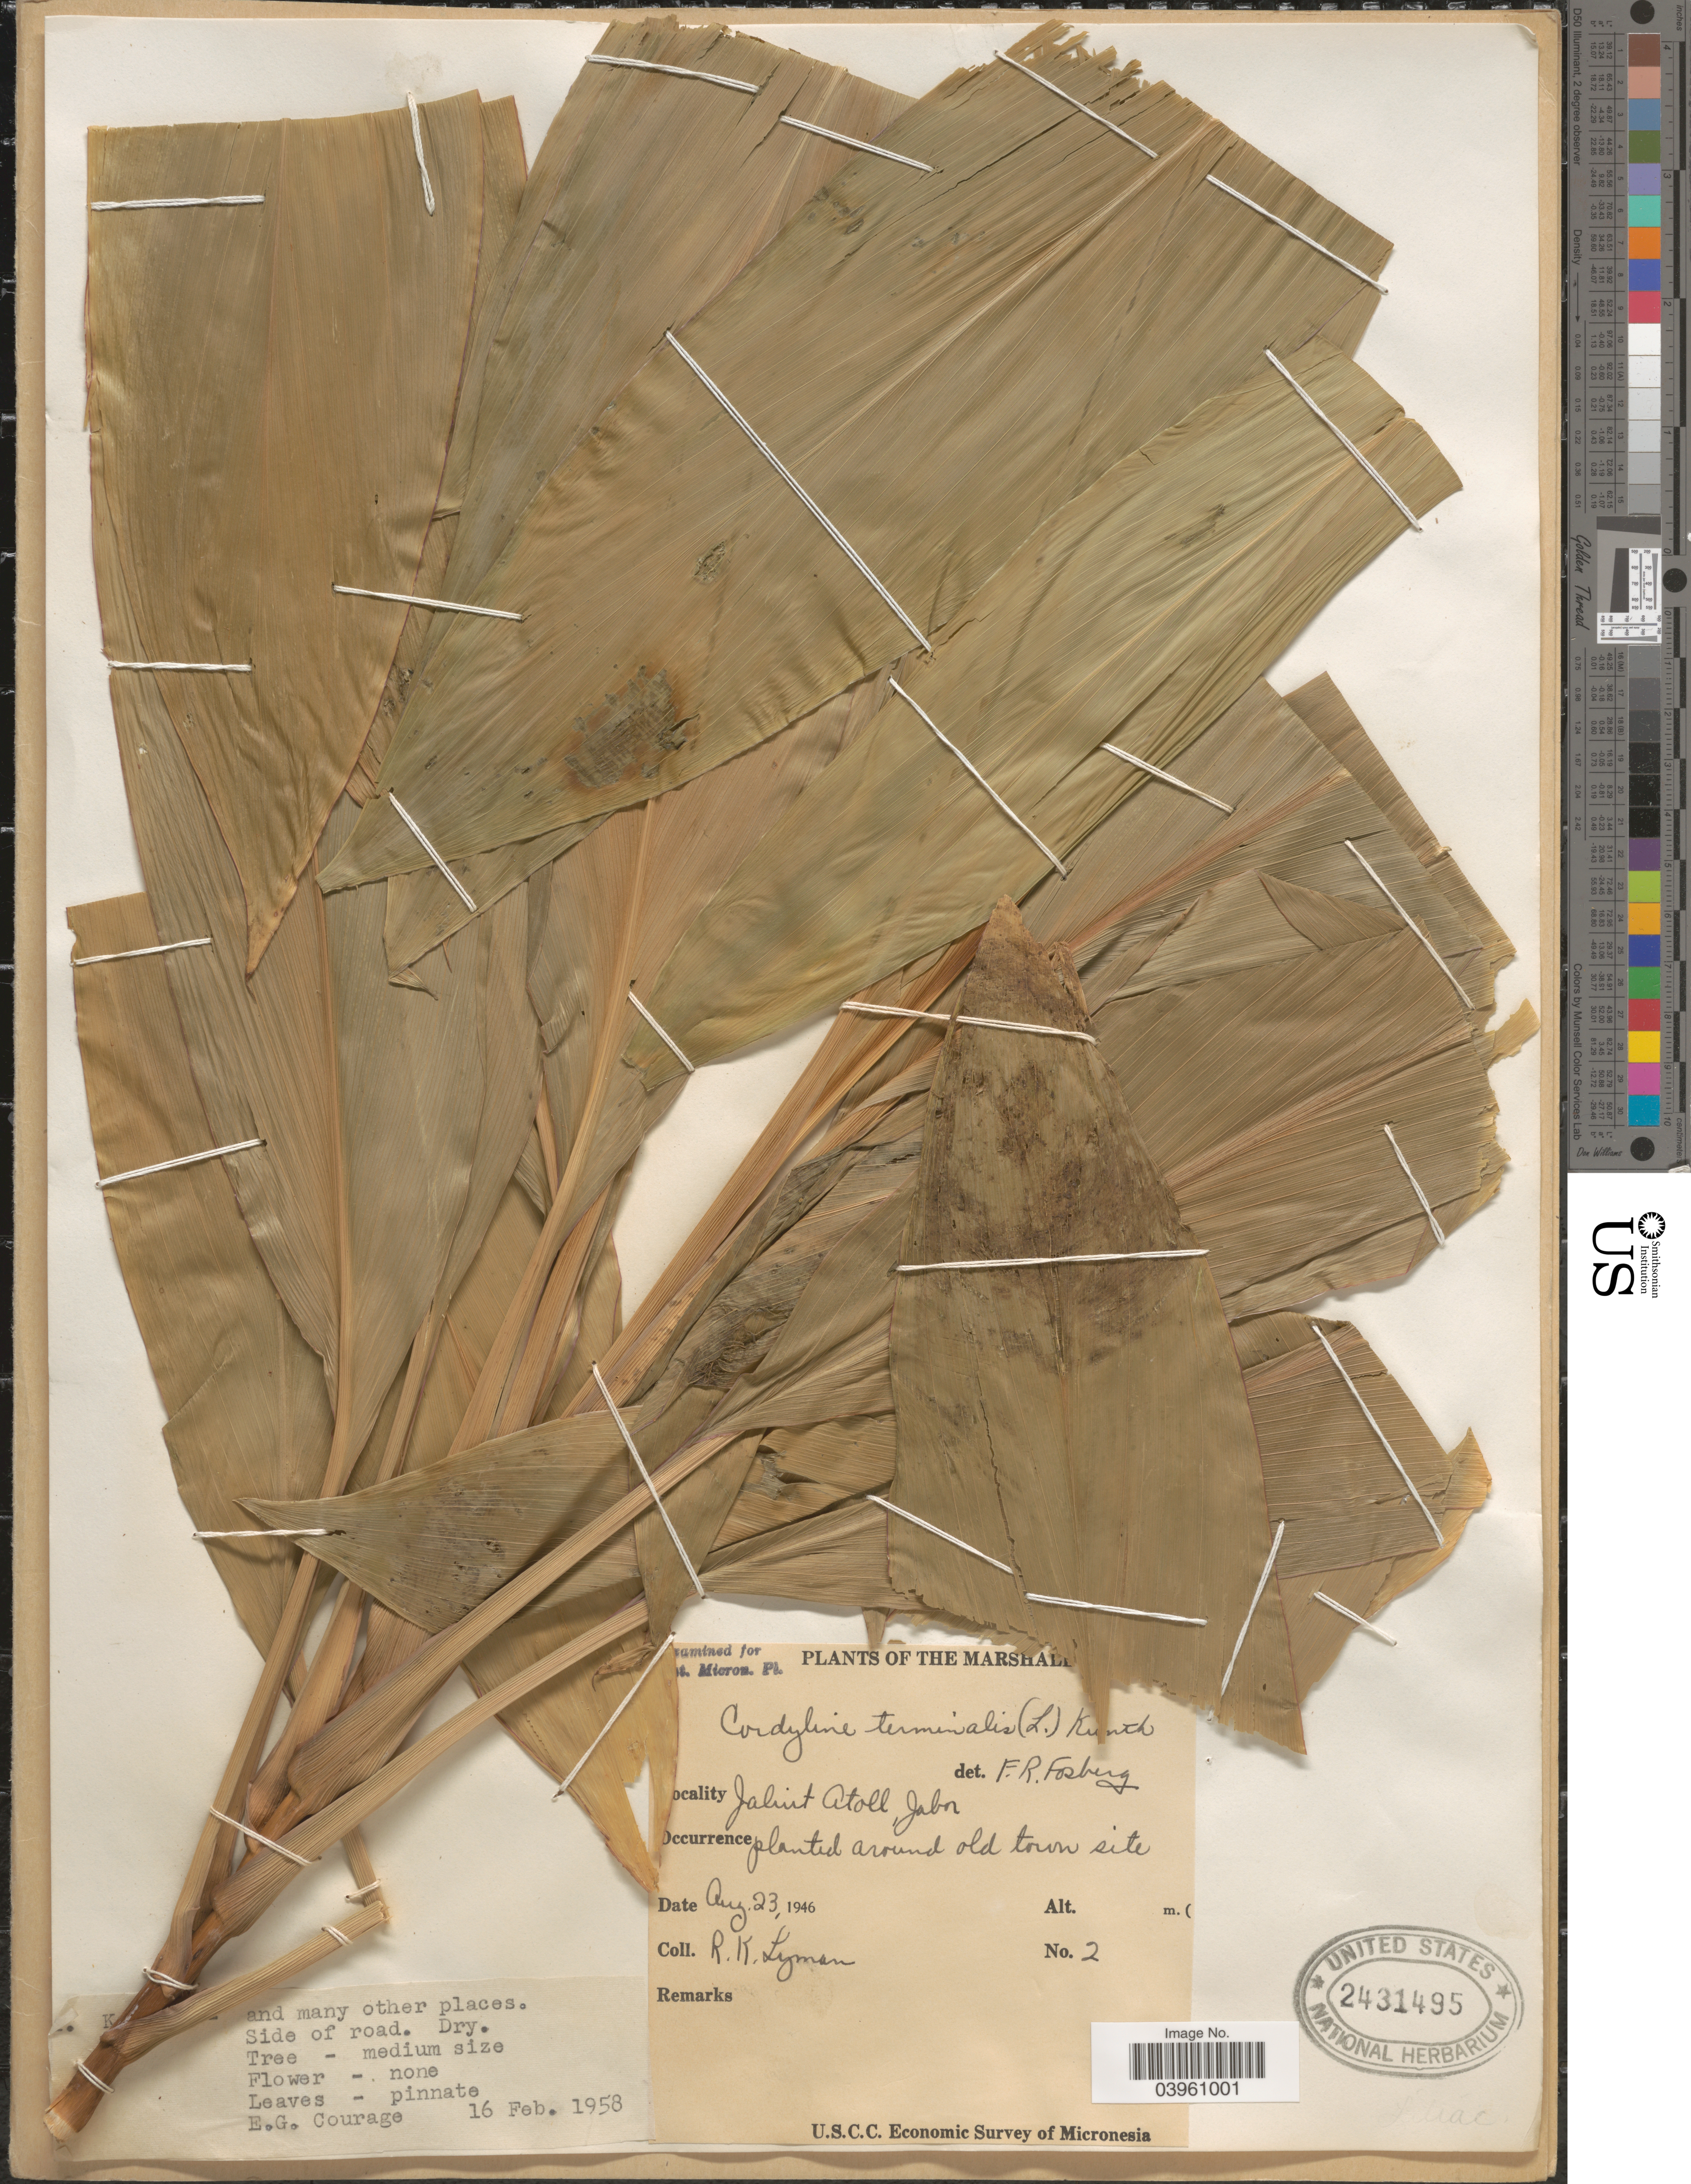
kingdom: Plantae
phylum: Tracheophyta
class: Liliopsida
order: Asparagales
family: Asparagaceae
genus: Cordyline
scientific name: Cordyline fruticosa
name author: (L.) A. Chev.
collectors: R. Lyman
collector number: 2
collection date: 1946-08-23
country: Marshall Islands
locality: Jaluit Atoll, Jabor.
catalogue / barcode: US 2431495